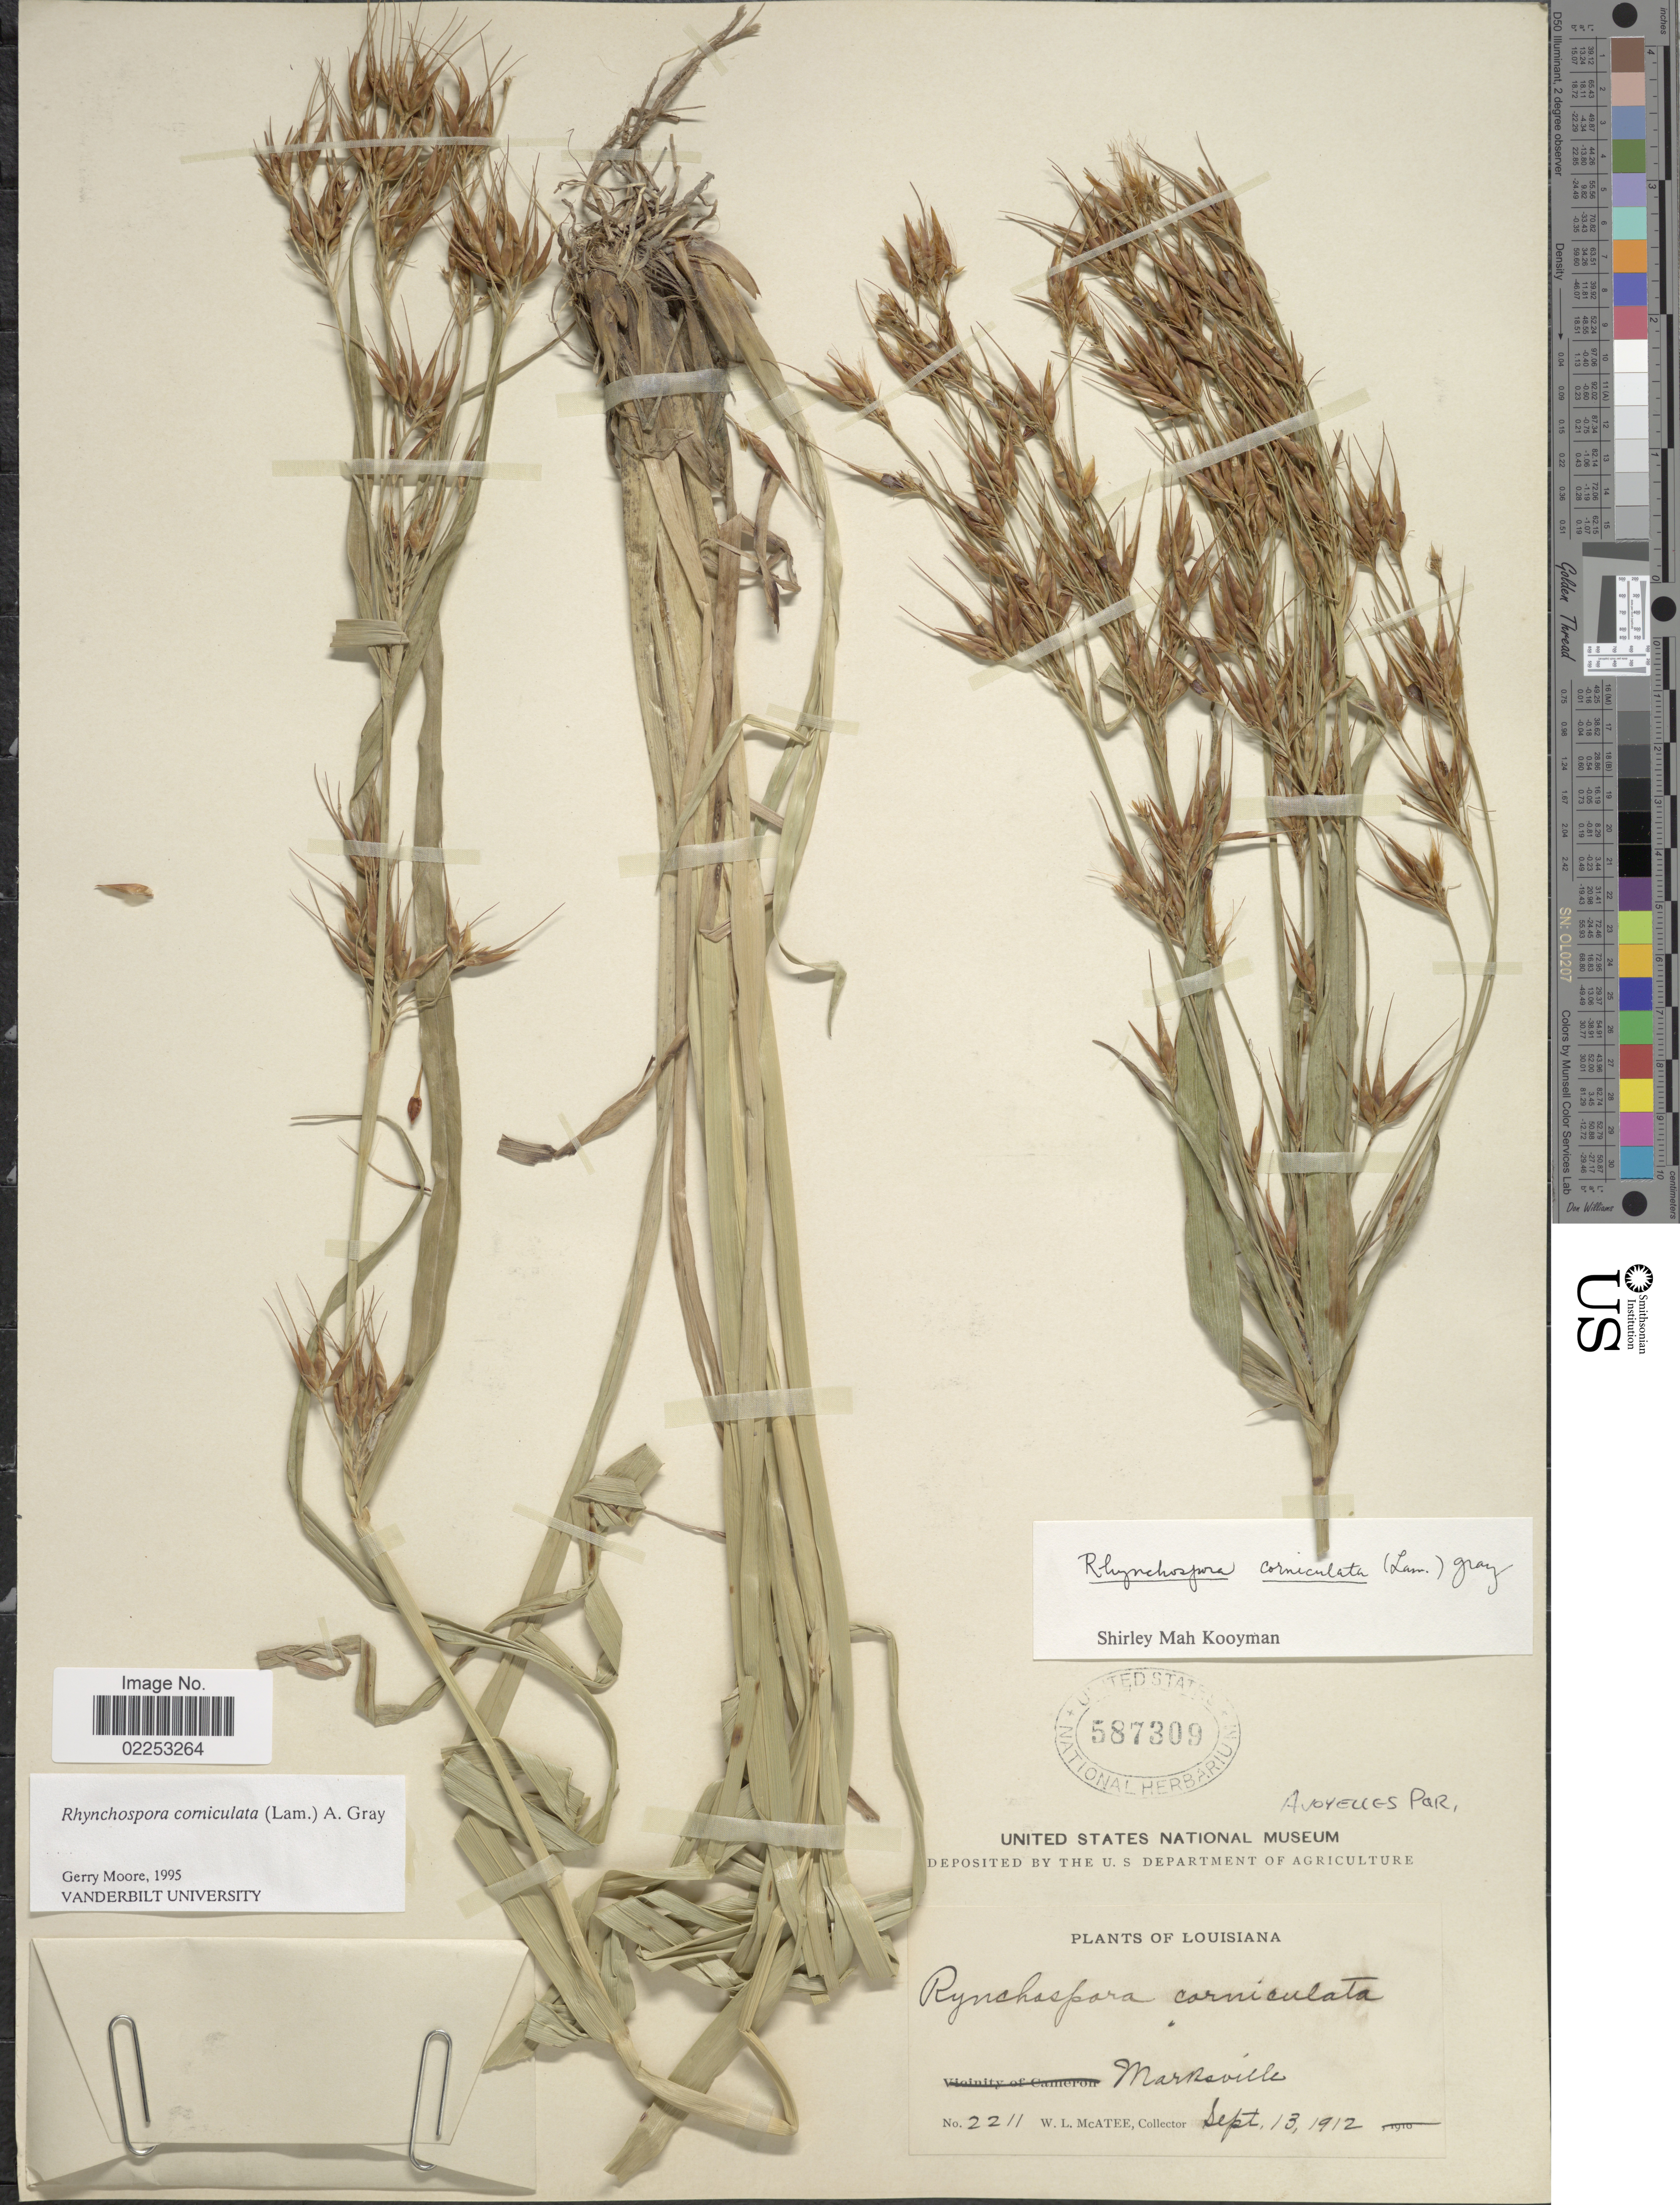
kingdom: Plantae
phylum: Tracheophyta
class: Liliopsida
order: Poales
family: Cyperaceae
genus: Rhynchospora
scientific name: Rhynchospora corniculata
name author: (Lam.) A. Gray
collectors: W. McAtee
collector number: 2211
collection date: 1912-09-13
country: United States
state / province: Louisiana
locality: Marnsville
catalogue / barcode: US 587309